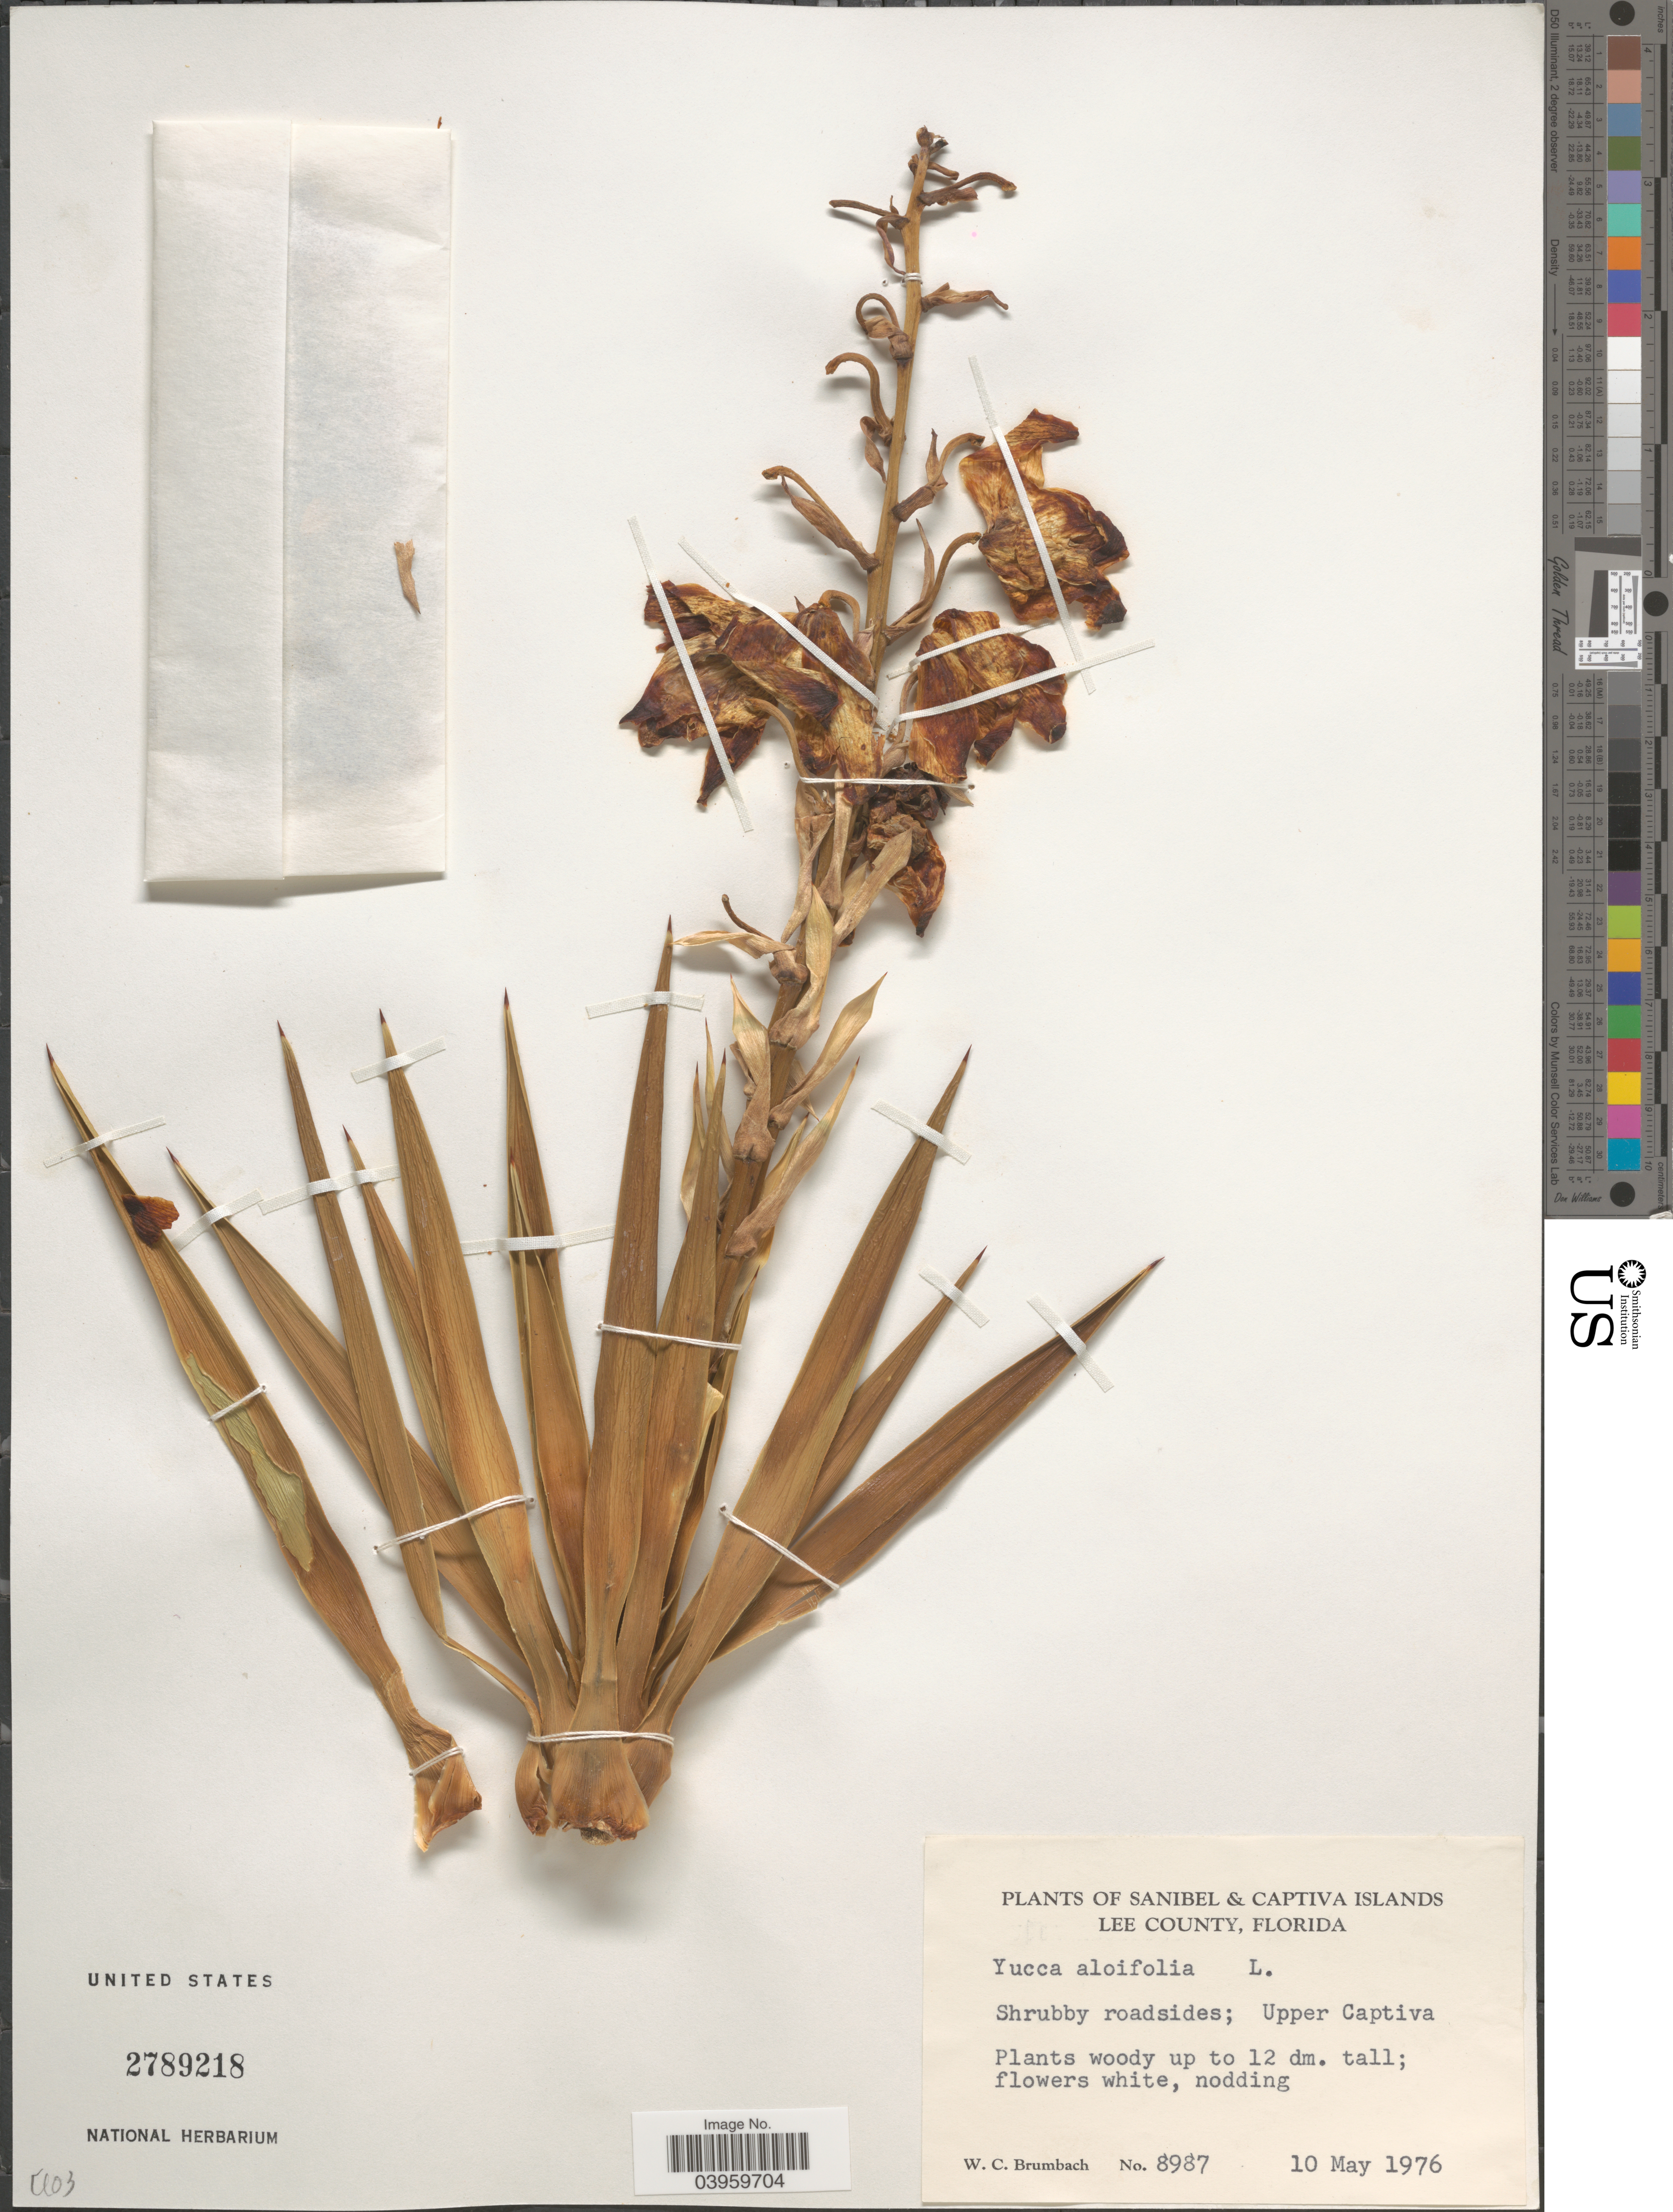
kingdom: Plantae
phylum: Tracheophyta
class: Liliopsida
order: Asparagales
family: Asparagaceae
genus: Yucca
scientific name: Yucca aloifolia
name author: L.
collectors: W. C. Brumbach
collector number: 8987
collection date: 1976-05-10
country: United States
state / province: Florida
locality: Sanibel & Captiva Islands. Lee County. Upper Captiva.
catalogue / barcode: US 2789218